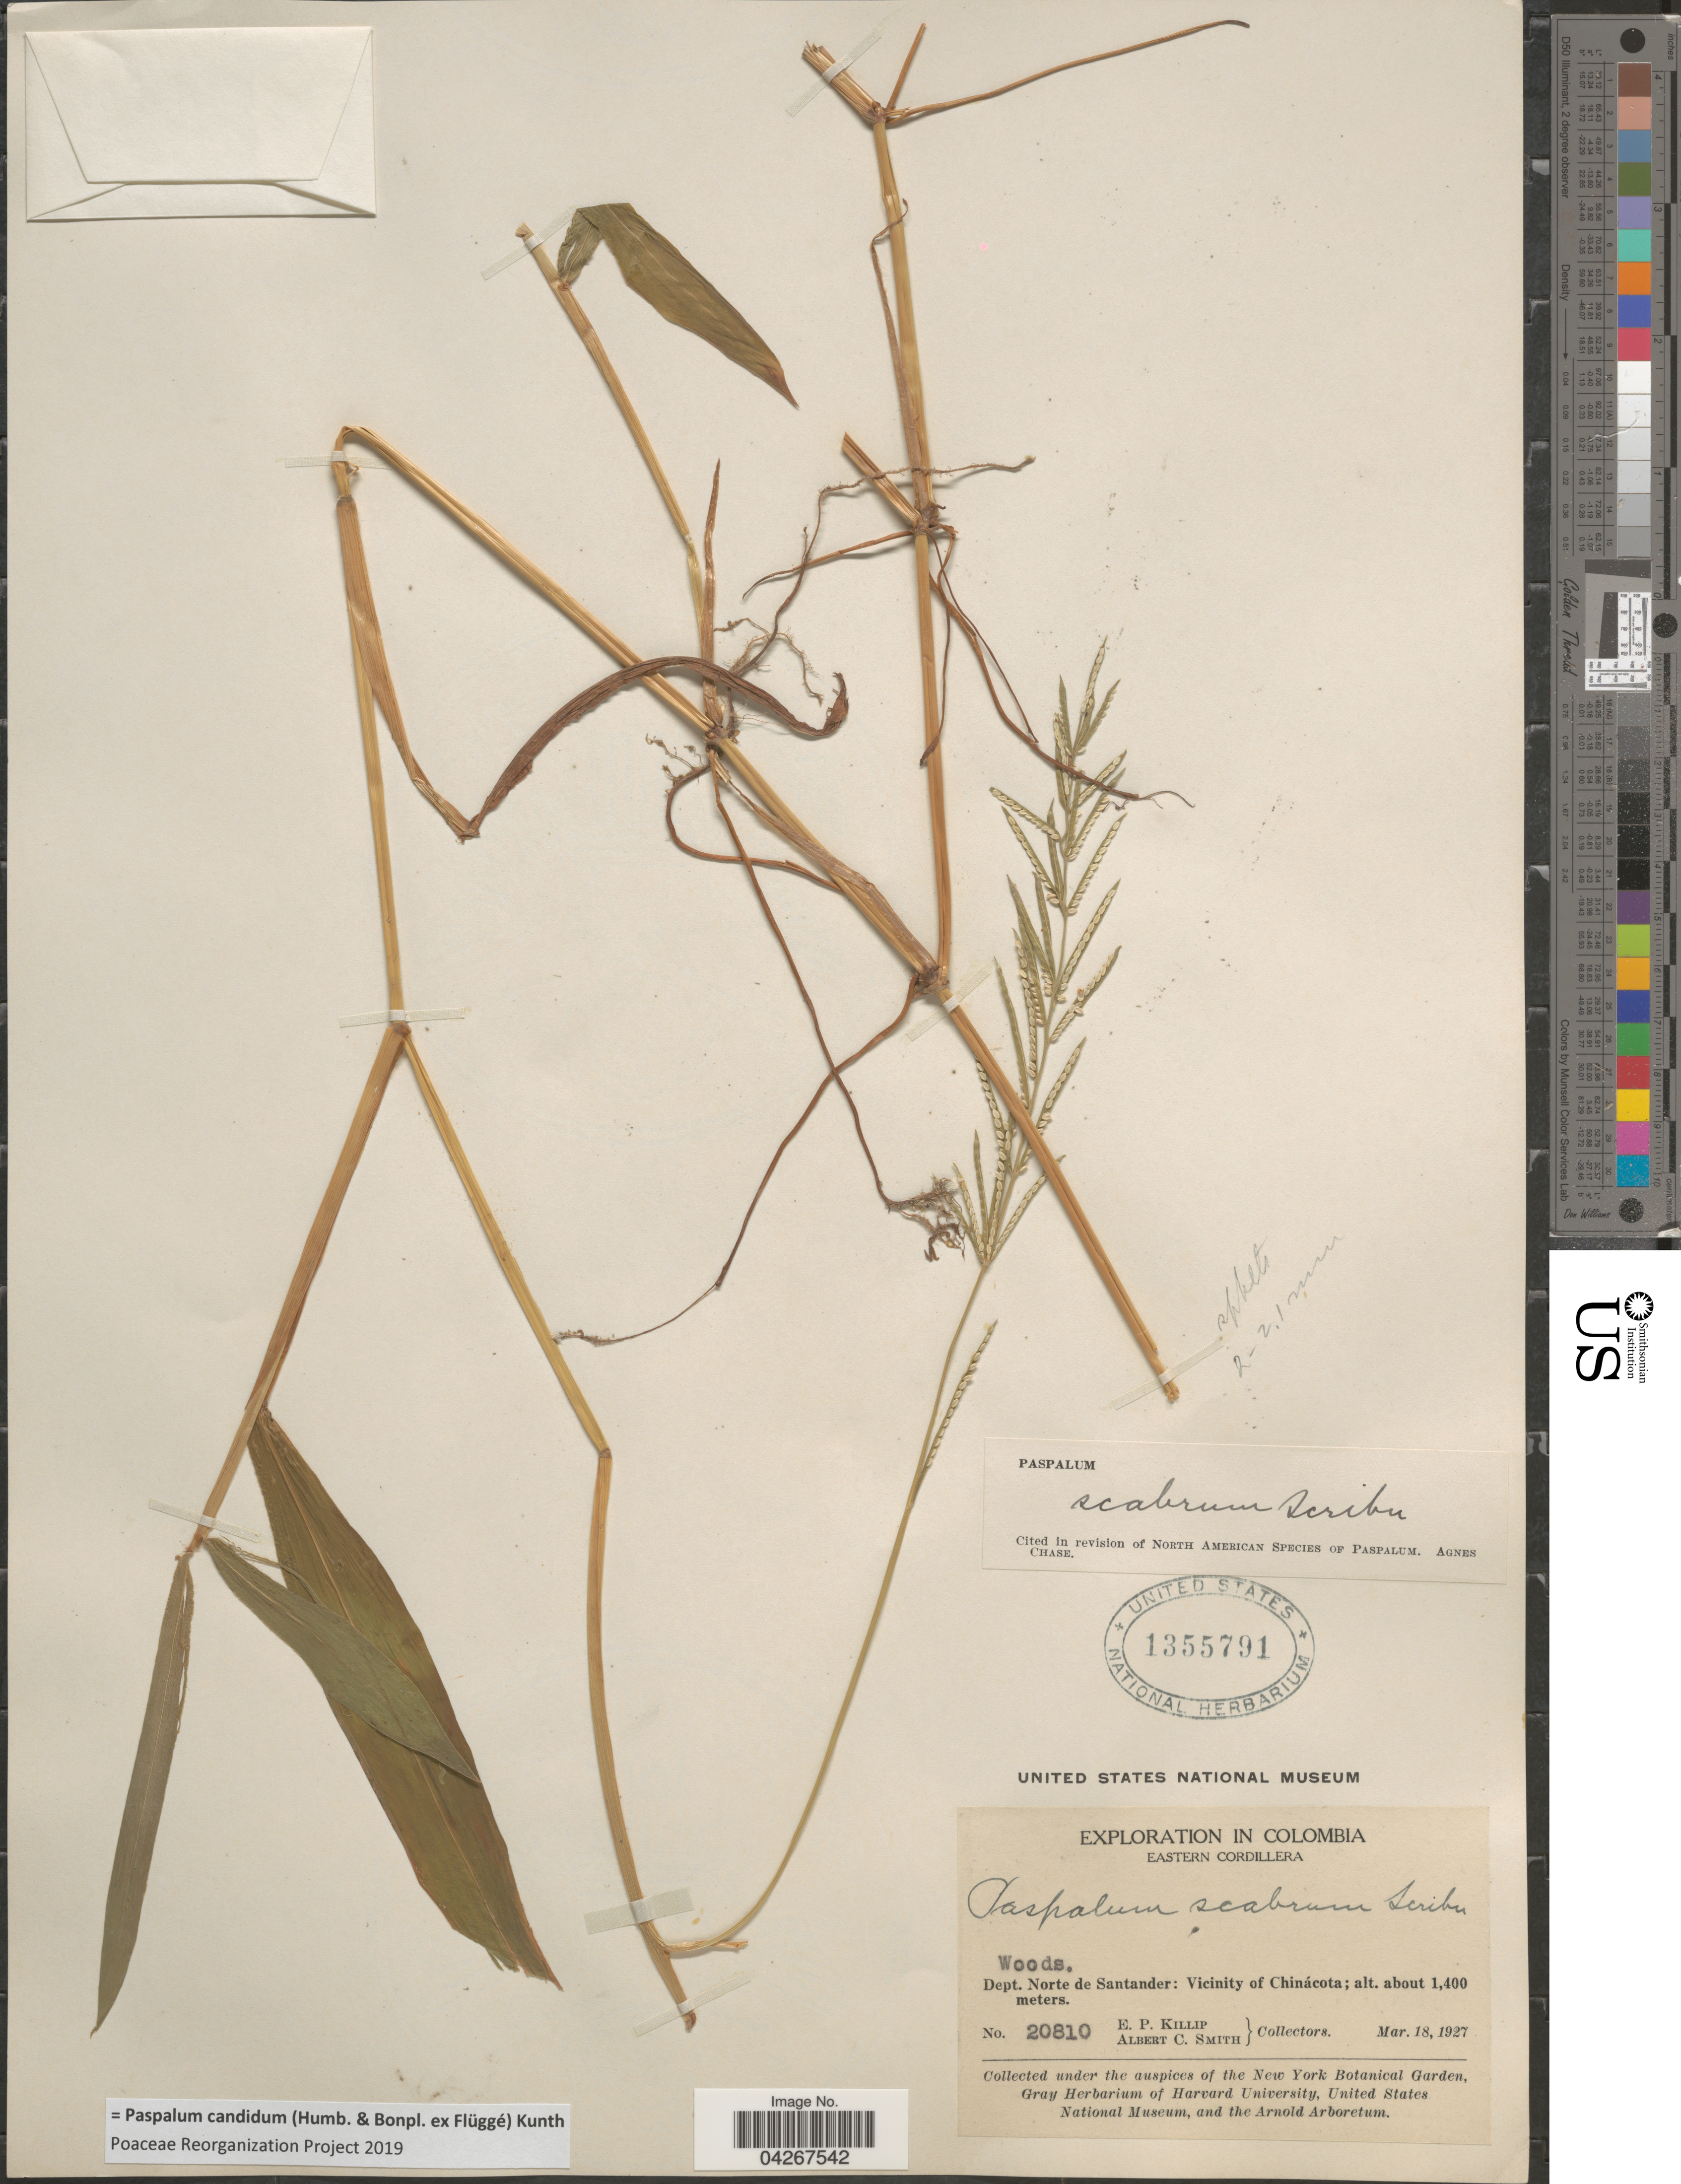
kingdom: Plantae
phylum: Tracheophyta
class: Liliopsida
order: Poales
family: Poaceae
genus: Paspalum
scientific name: Paspalum candidum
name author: (Humb. & Bonpl. ex Fleugge) Kunth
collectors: E. P. Killip & A. C. Smith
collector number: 20810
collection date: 1927-03-18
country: Colombia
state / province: Norte de Santander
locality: Exploration in Colombia. Eastern Cordillera. Woods. Dept. Norte de Santander: Vicinity of Chinácota.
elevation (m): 1400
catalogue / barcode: US 1355791